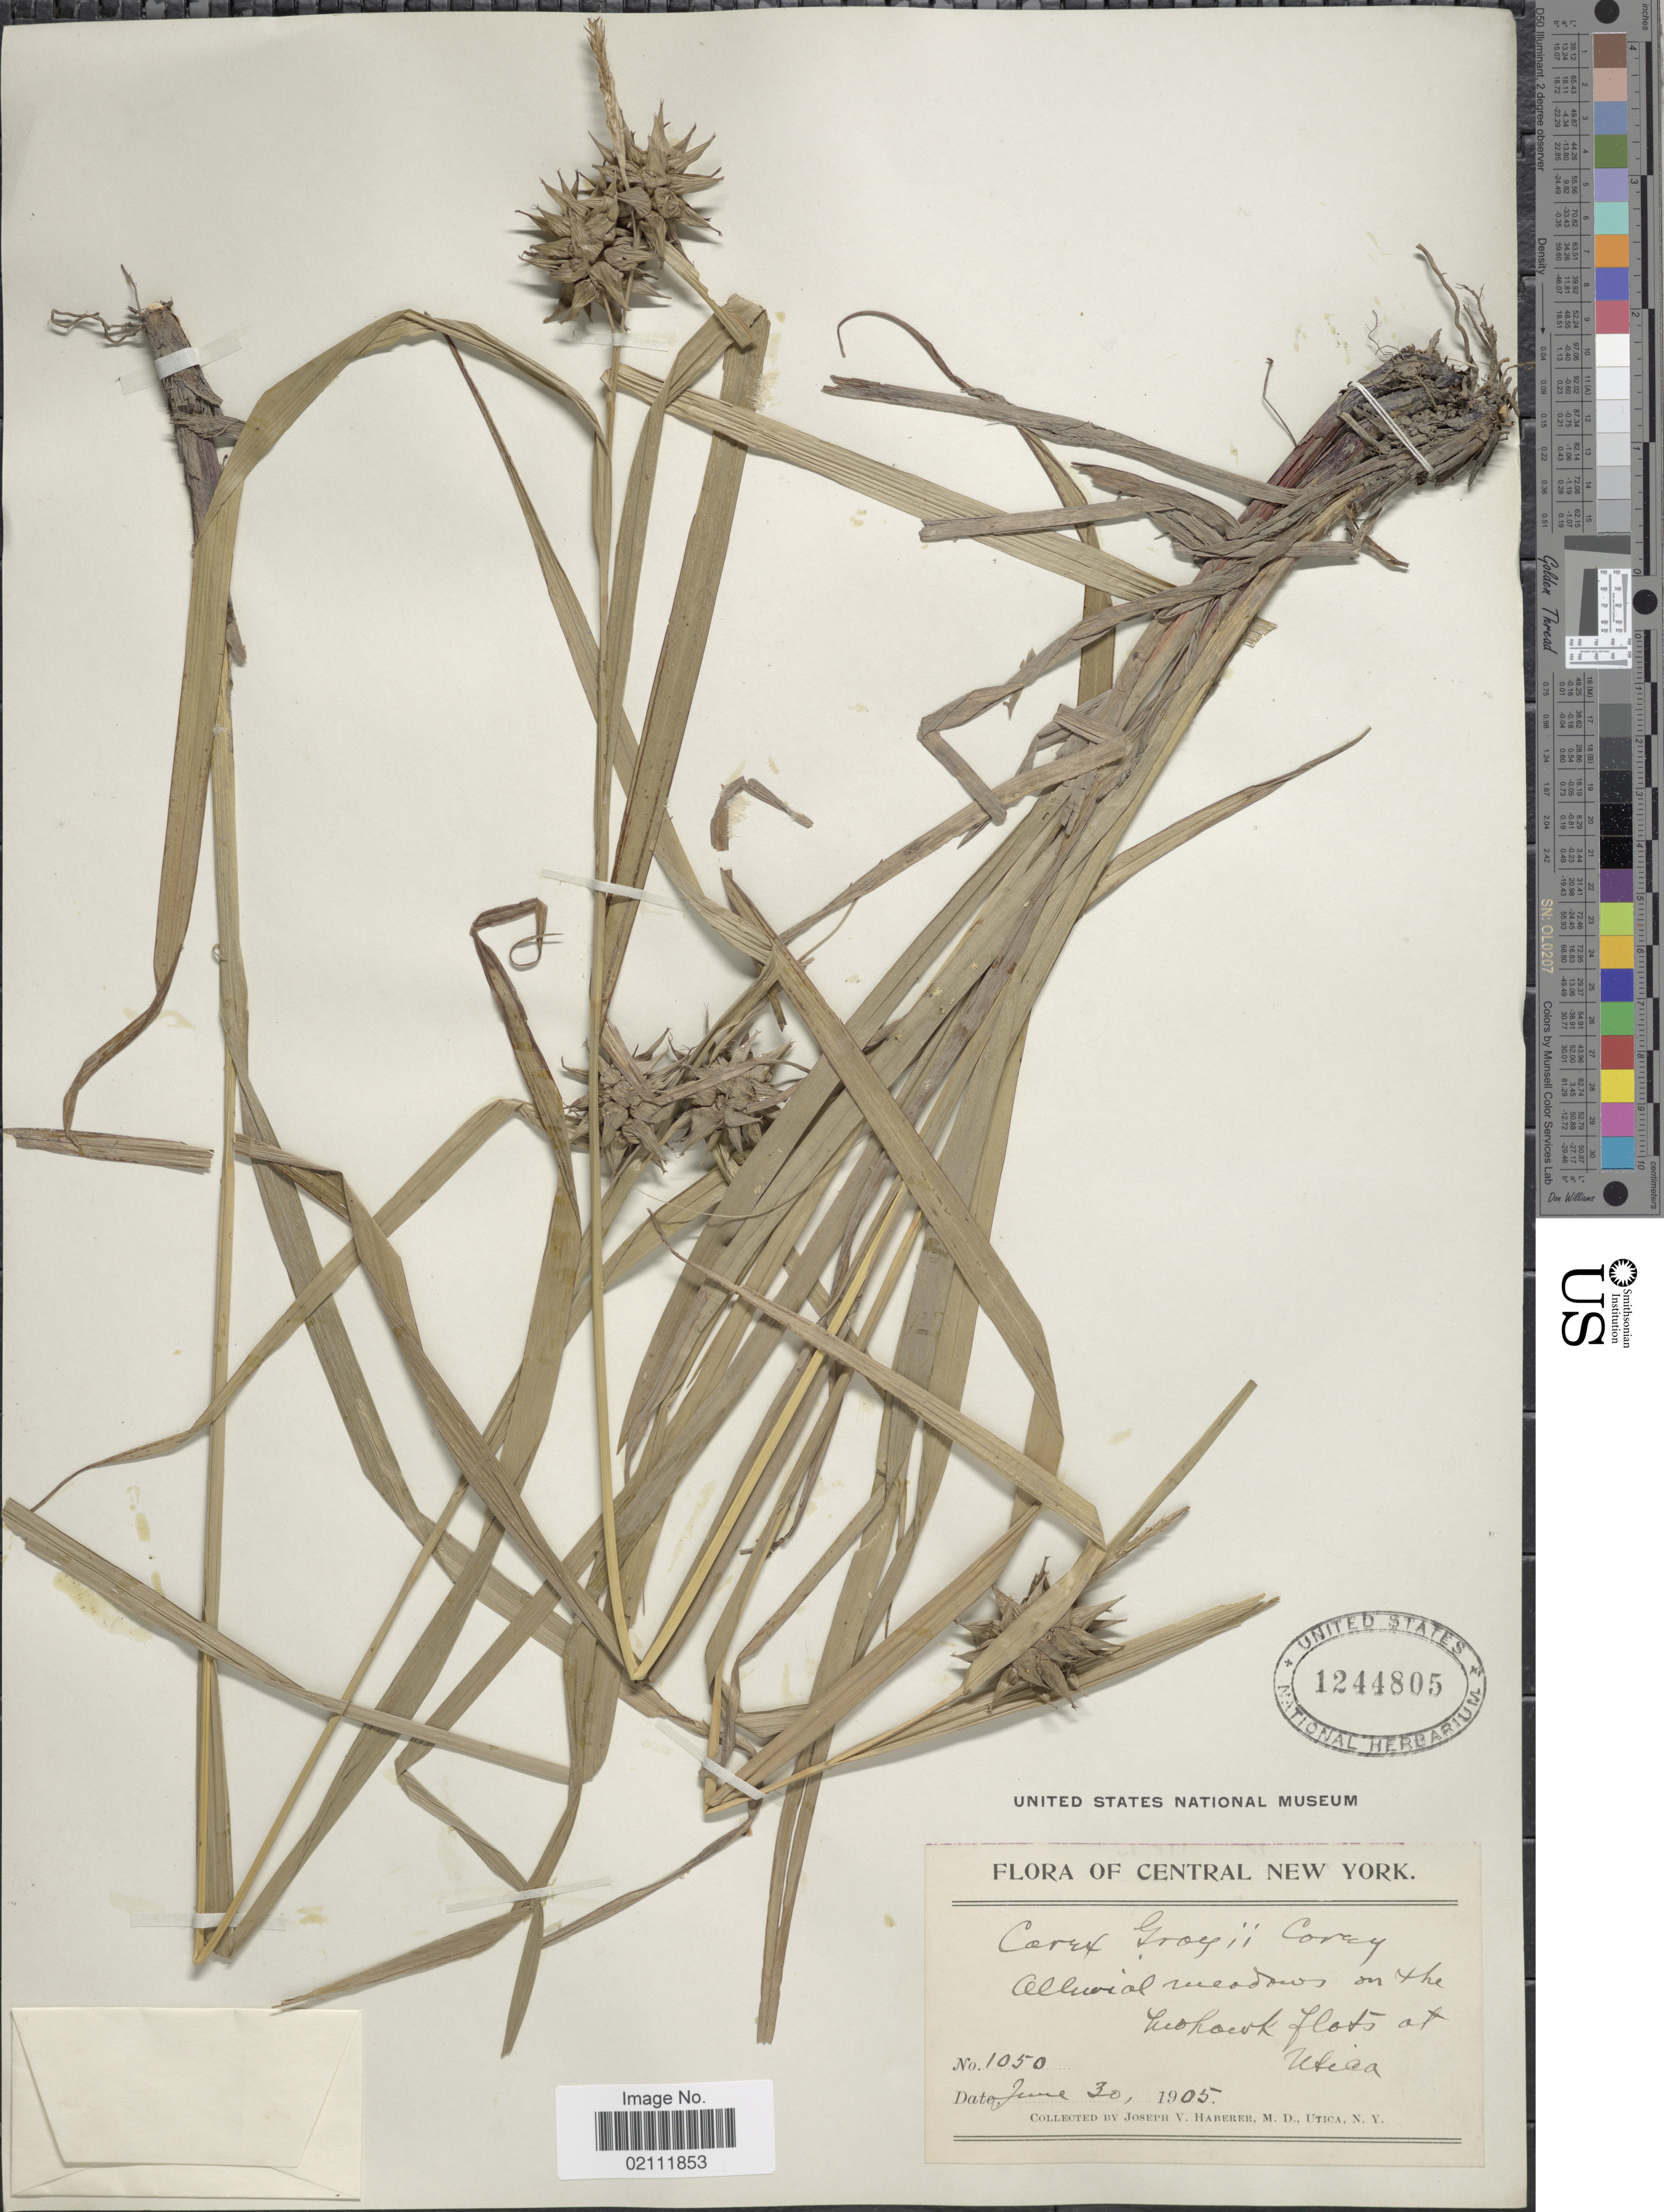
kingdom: Plantae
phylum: Tracheophyta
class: Liliopsida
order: Poales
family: Cyperaceae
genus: Carex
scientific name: Carex grayi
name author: J. Carey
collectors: J. V. Haberer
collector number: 1050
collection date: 1905-06-30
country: United States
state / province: New York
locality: Central New York, Utica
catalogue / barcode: US 1244805